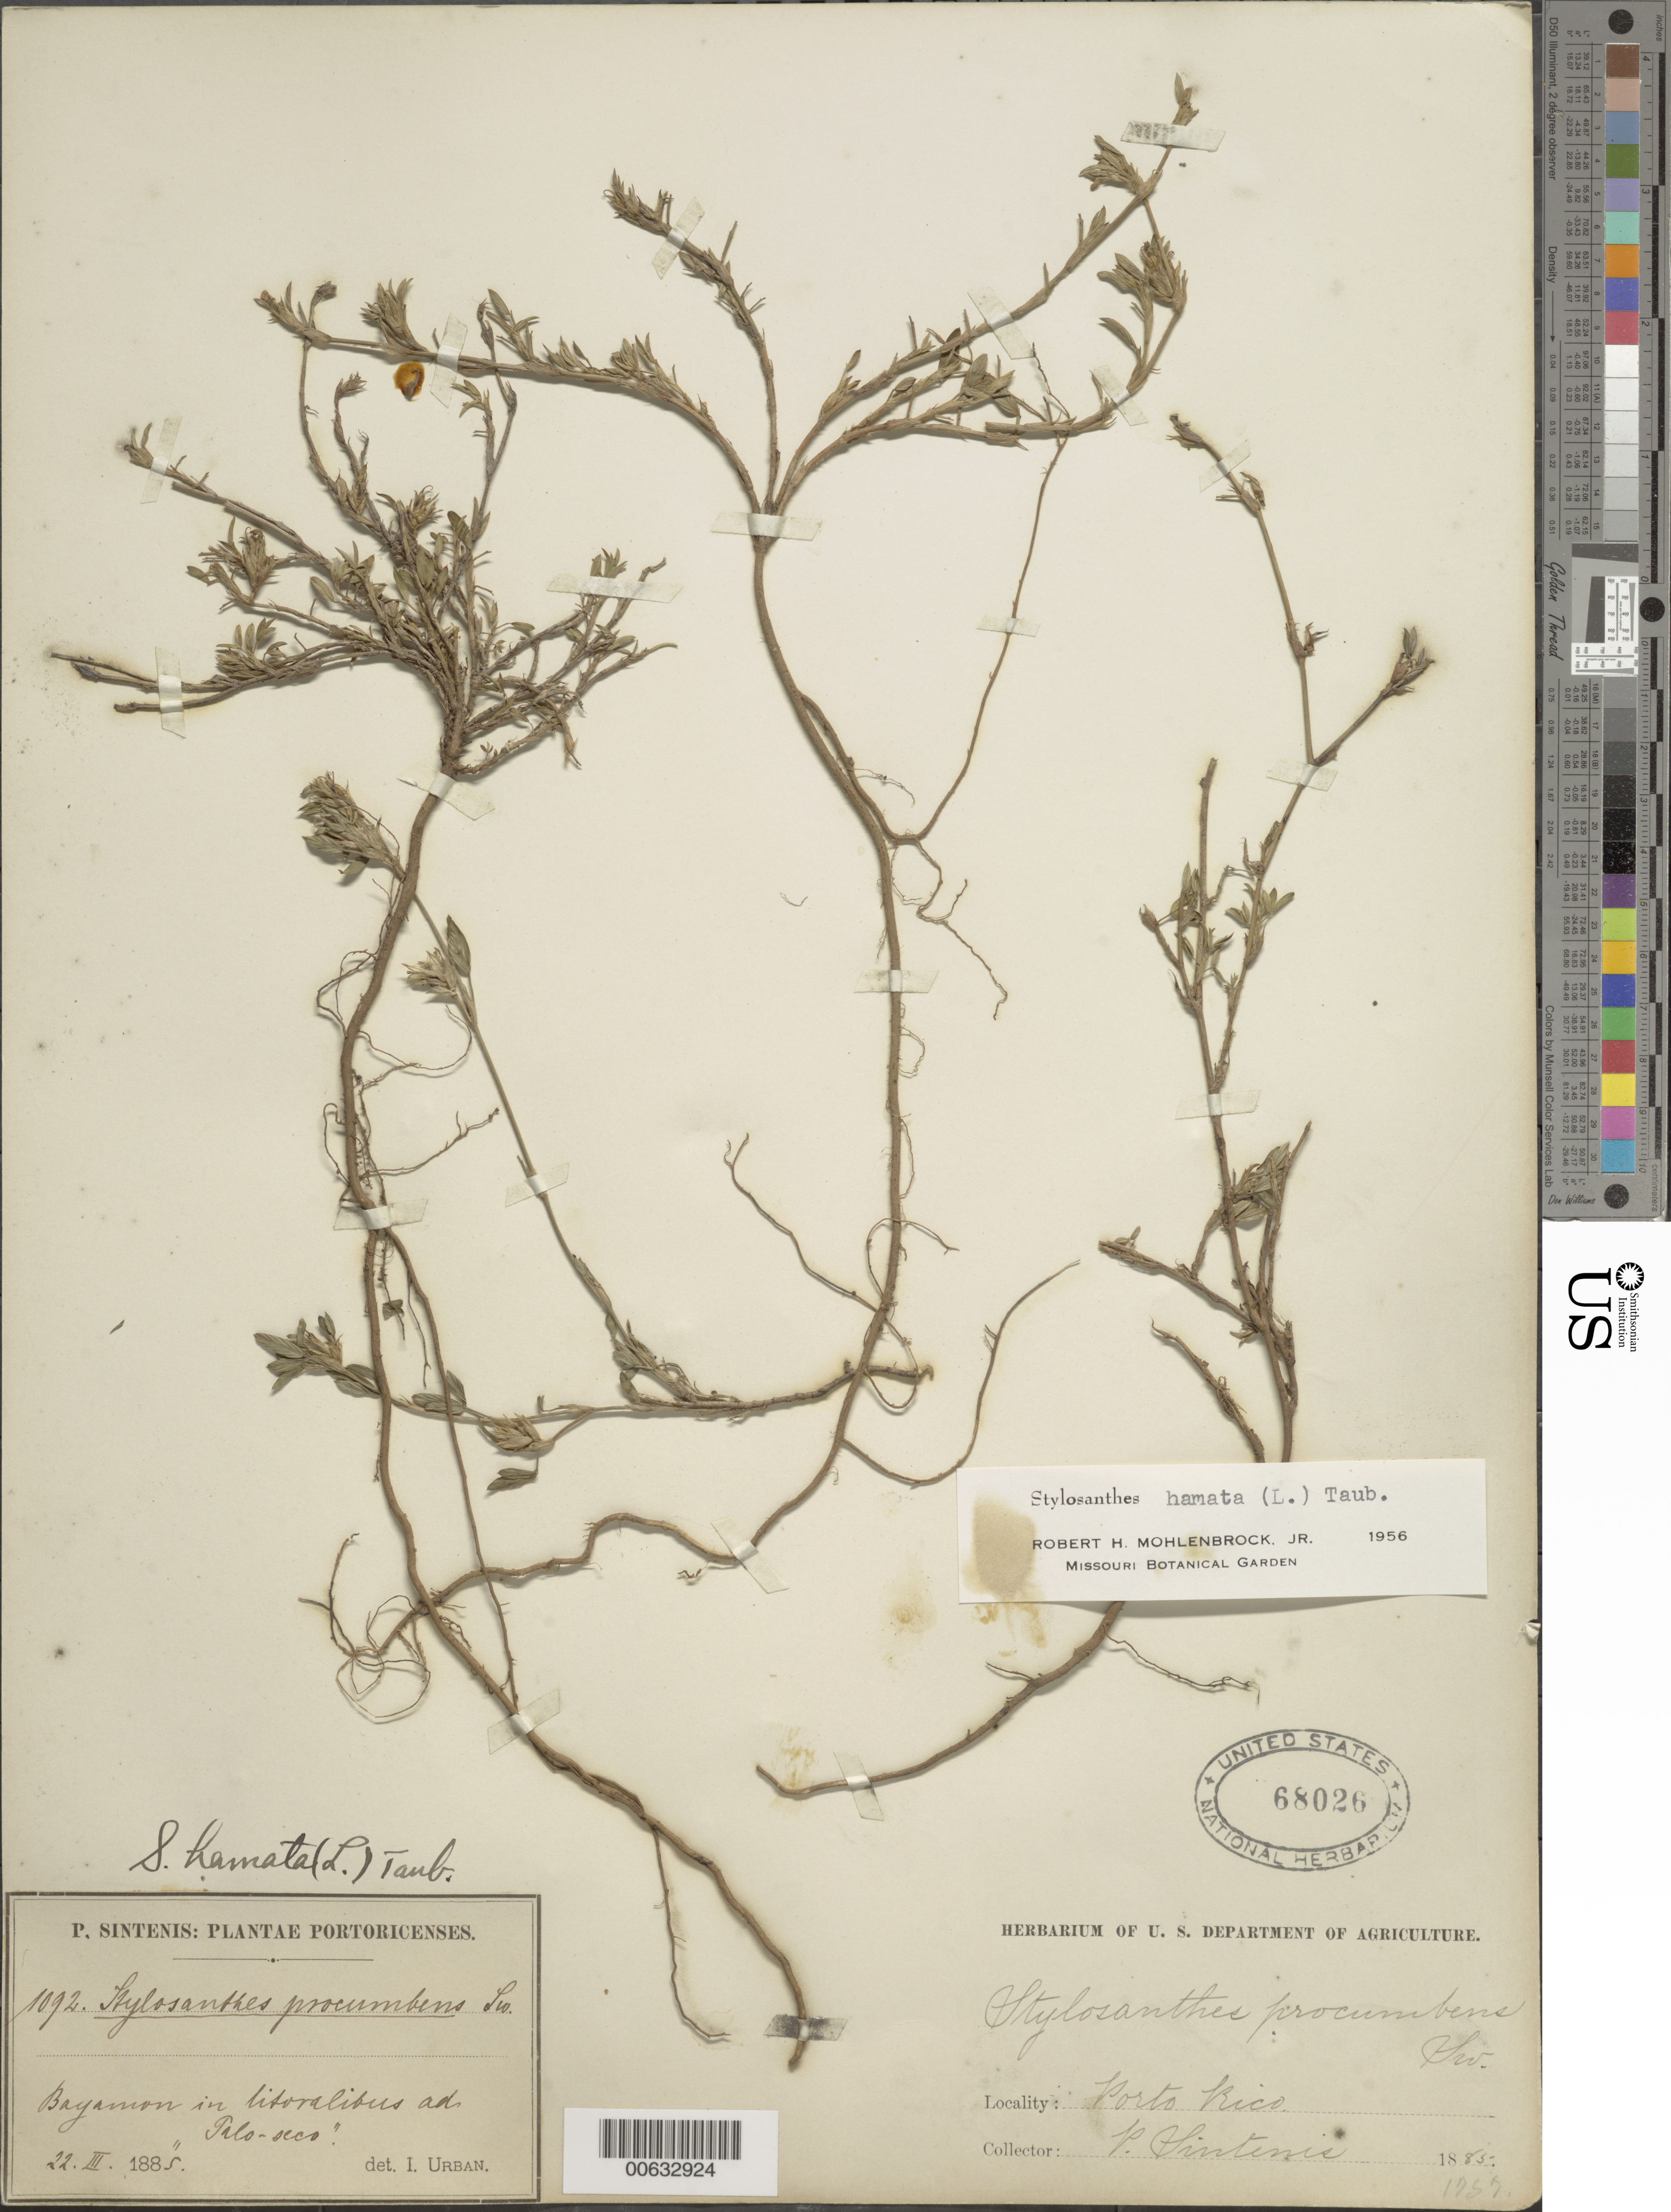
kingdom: Plantae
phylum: Tracheophyta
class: Magnoliopsida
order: Fabales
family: Fabaceae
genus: Stylosanthes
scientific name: Stylosanthes hamata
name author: (L.) Taub.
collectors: P. Sintenis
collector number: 1092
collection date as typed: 22 Mar 1885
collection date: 1885-03-22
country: Puerto Rico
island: Greater Antilles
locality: Bayamon, in litoralibus ad Palo-seco.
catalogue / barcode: US 68026